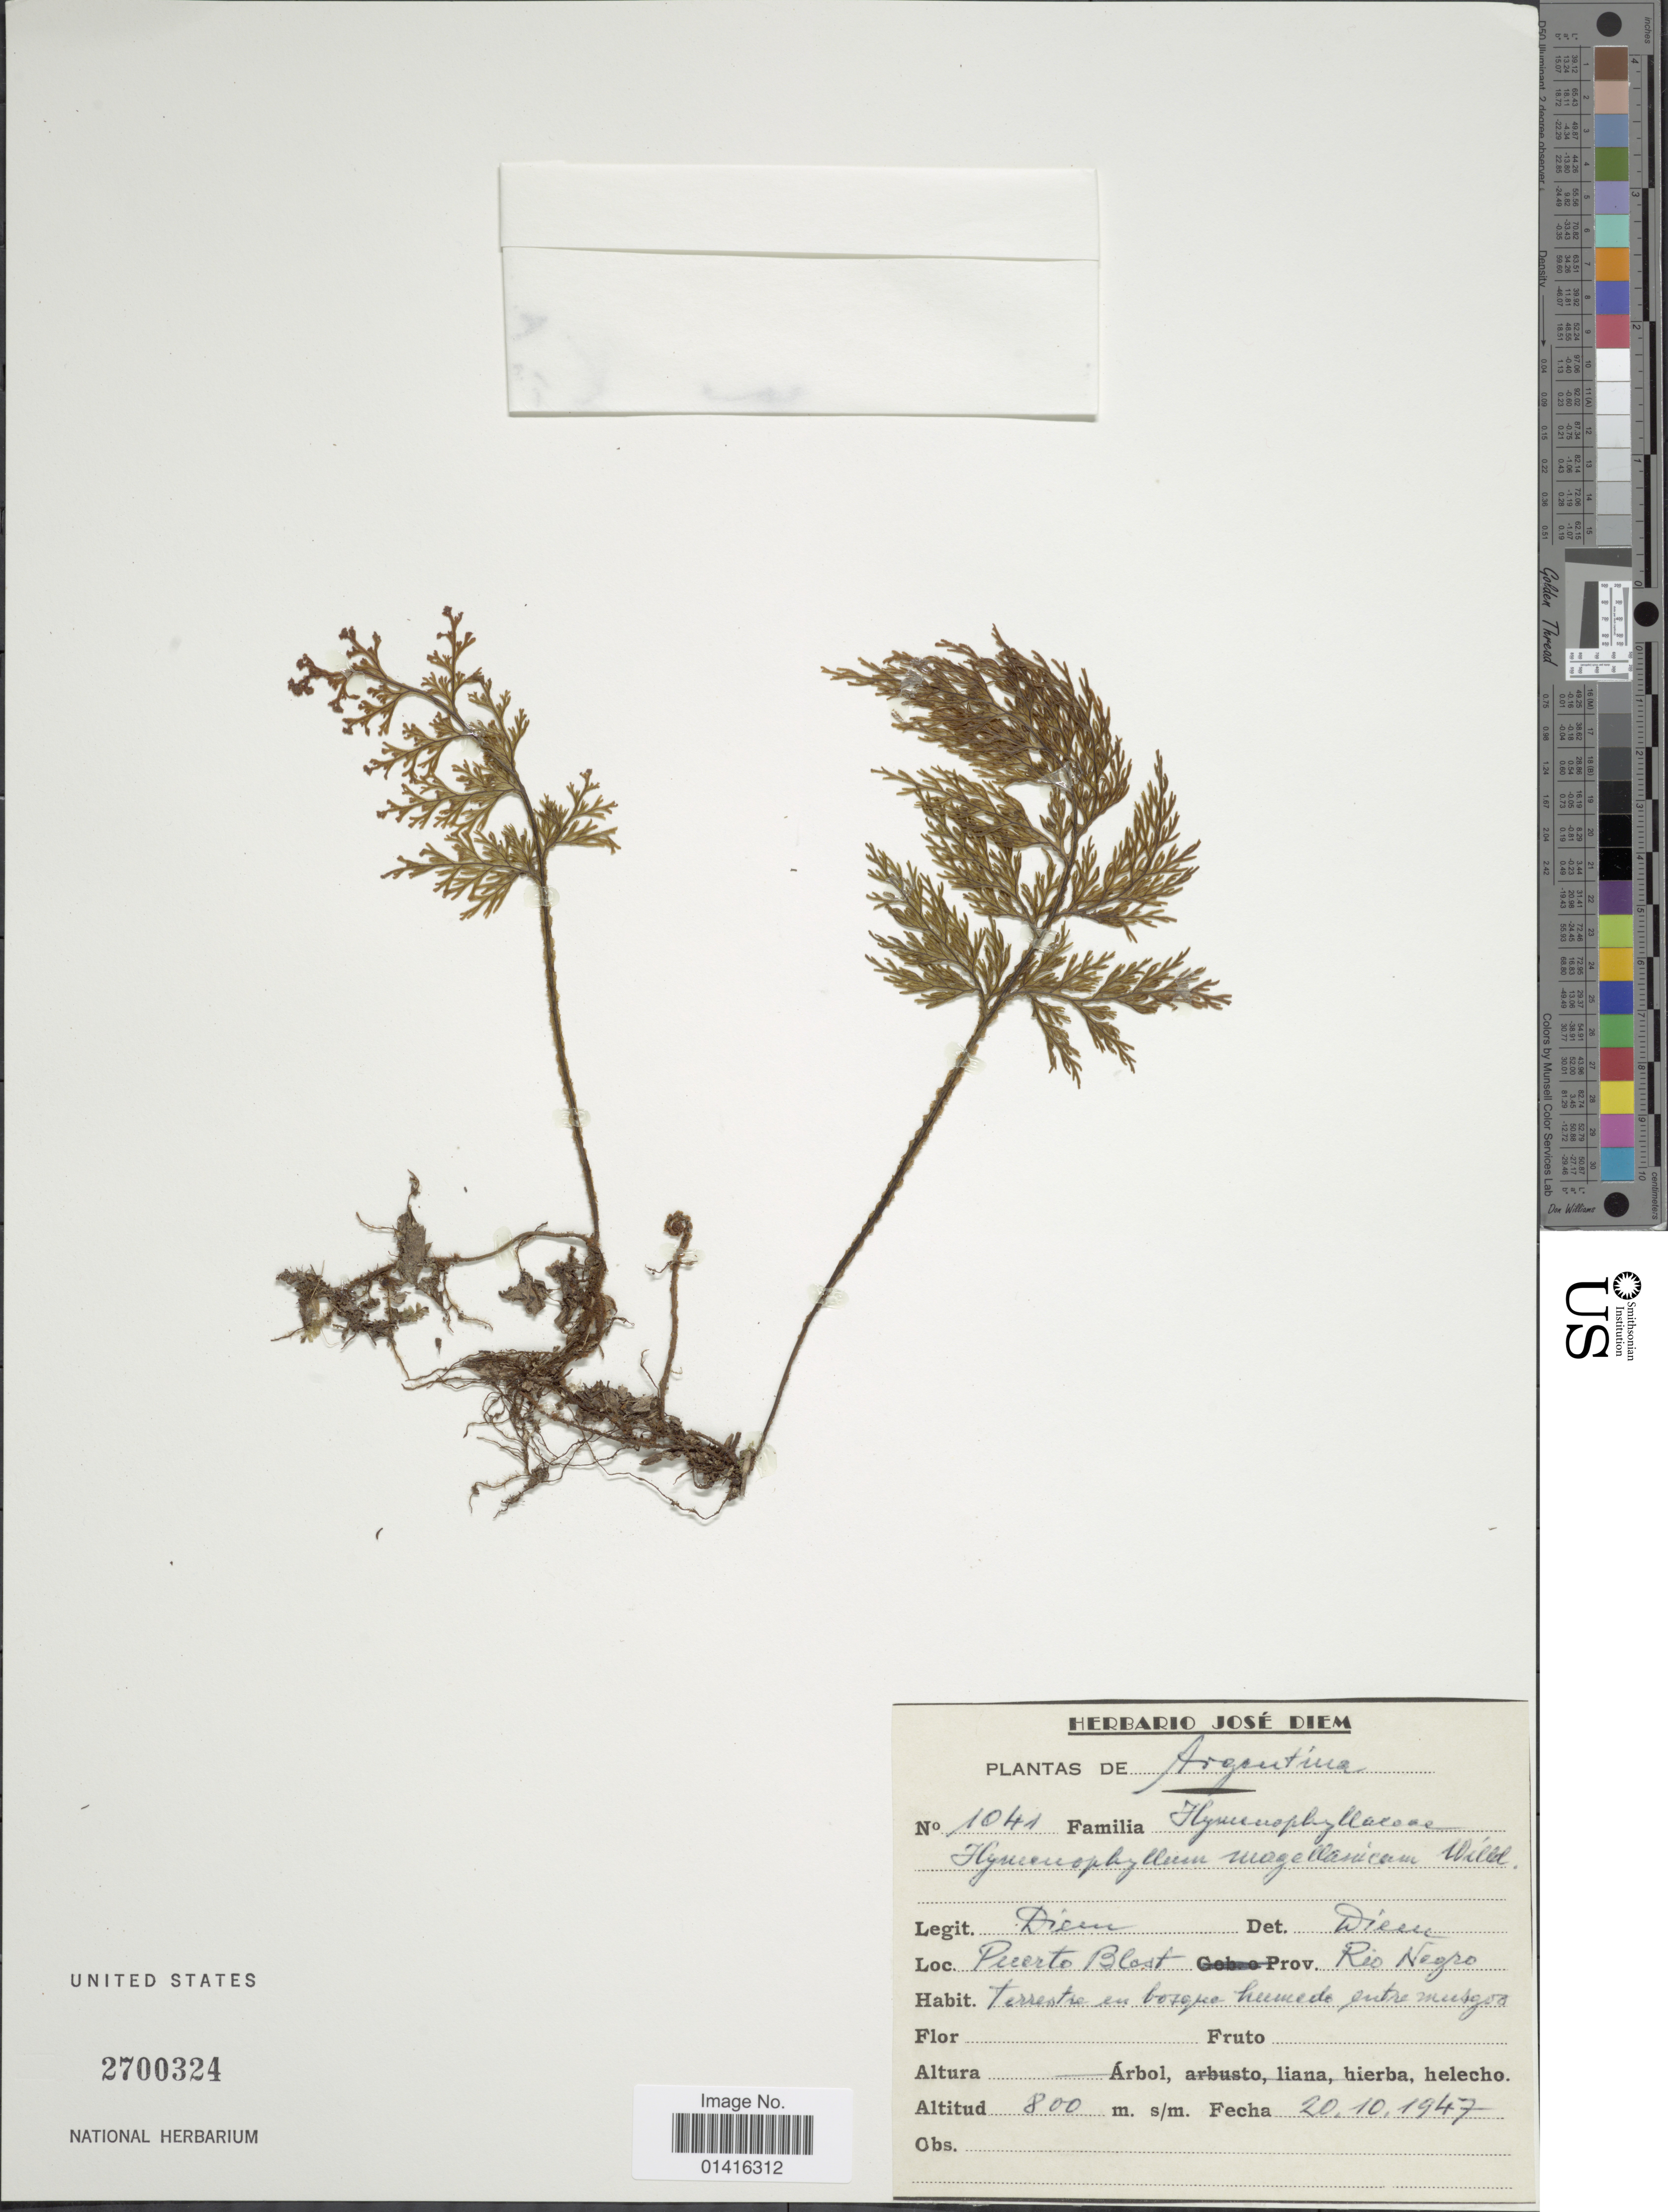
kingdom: Plantae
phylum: Tracheophyta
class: Polypodiopsida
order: Hymenophyllales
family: Hymenophyllaceae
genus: Hymenophyllum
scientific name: Hymenophyllum magellanicum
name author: Willd. ex Kunze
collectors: Diem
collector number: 1041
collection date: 1947-10-20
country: Argentina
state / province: Rio Negro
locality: Puerto Blast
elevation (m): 800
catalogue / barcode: US 2700324